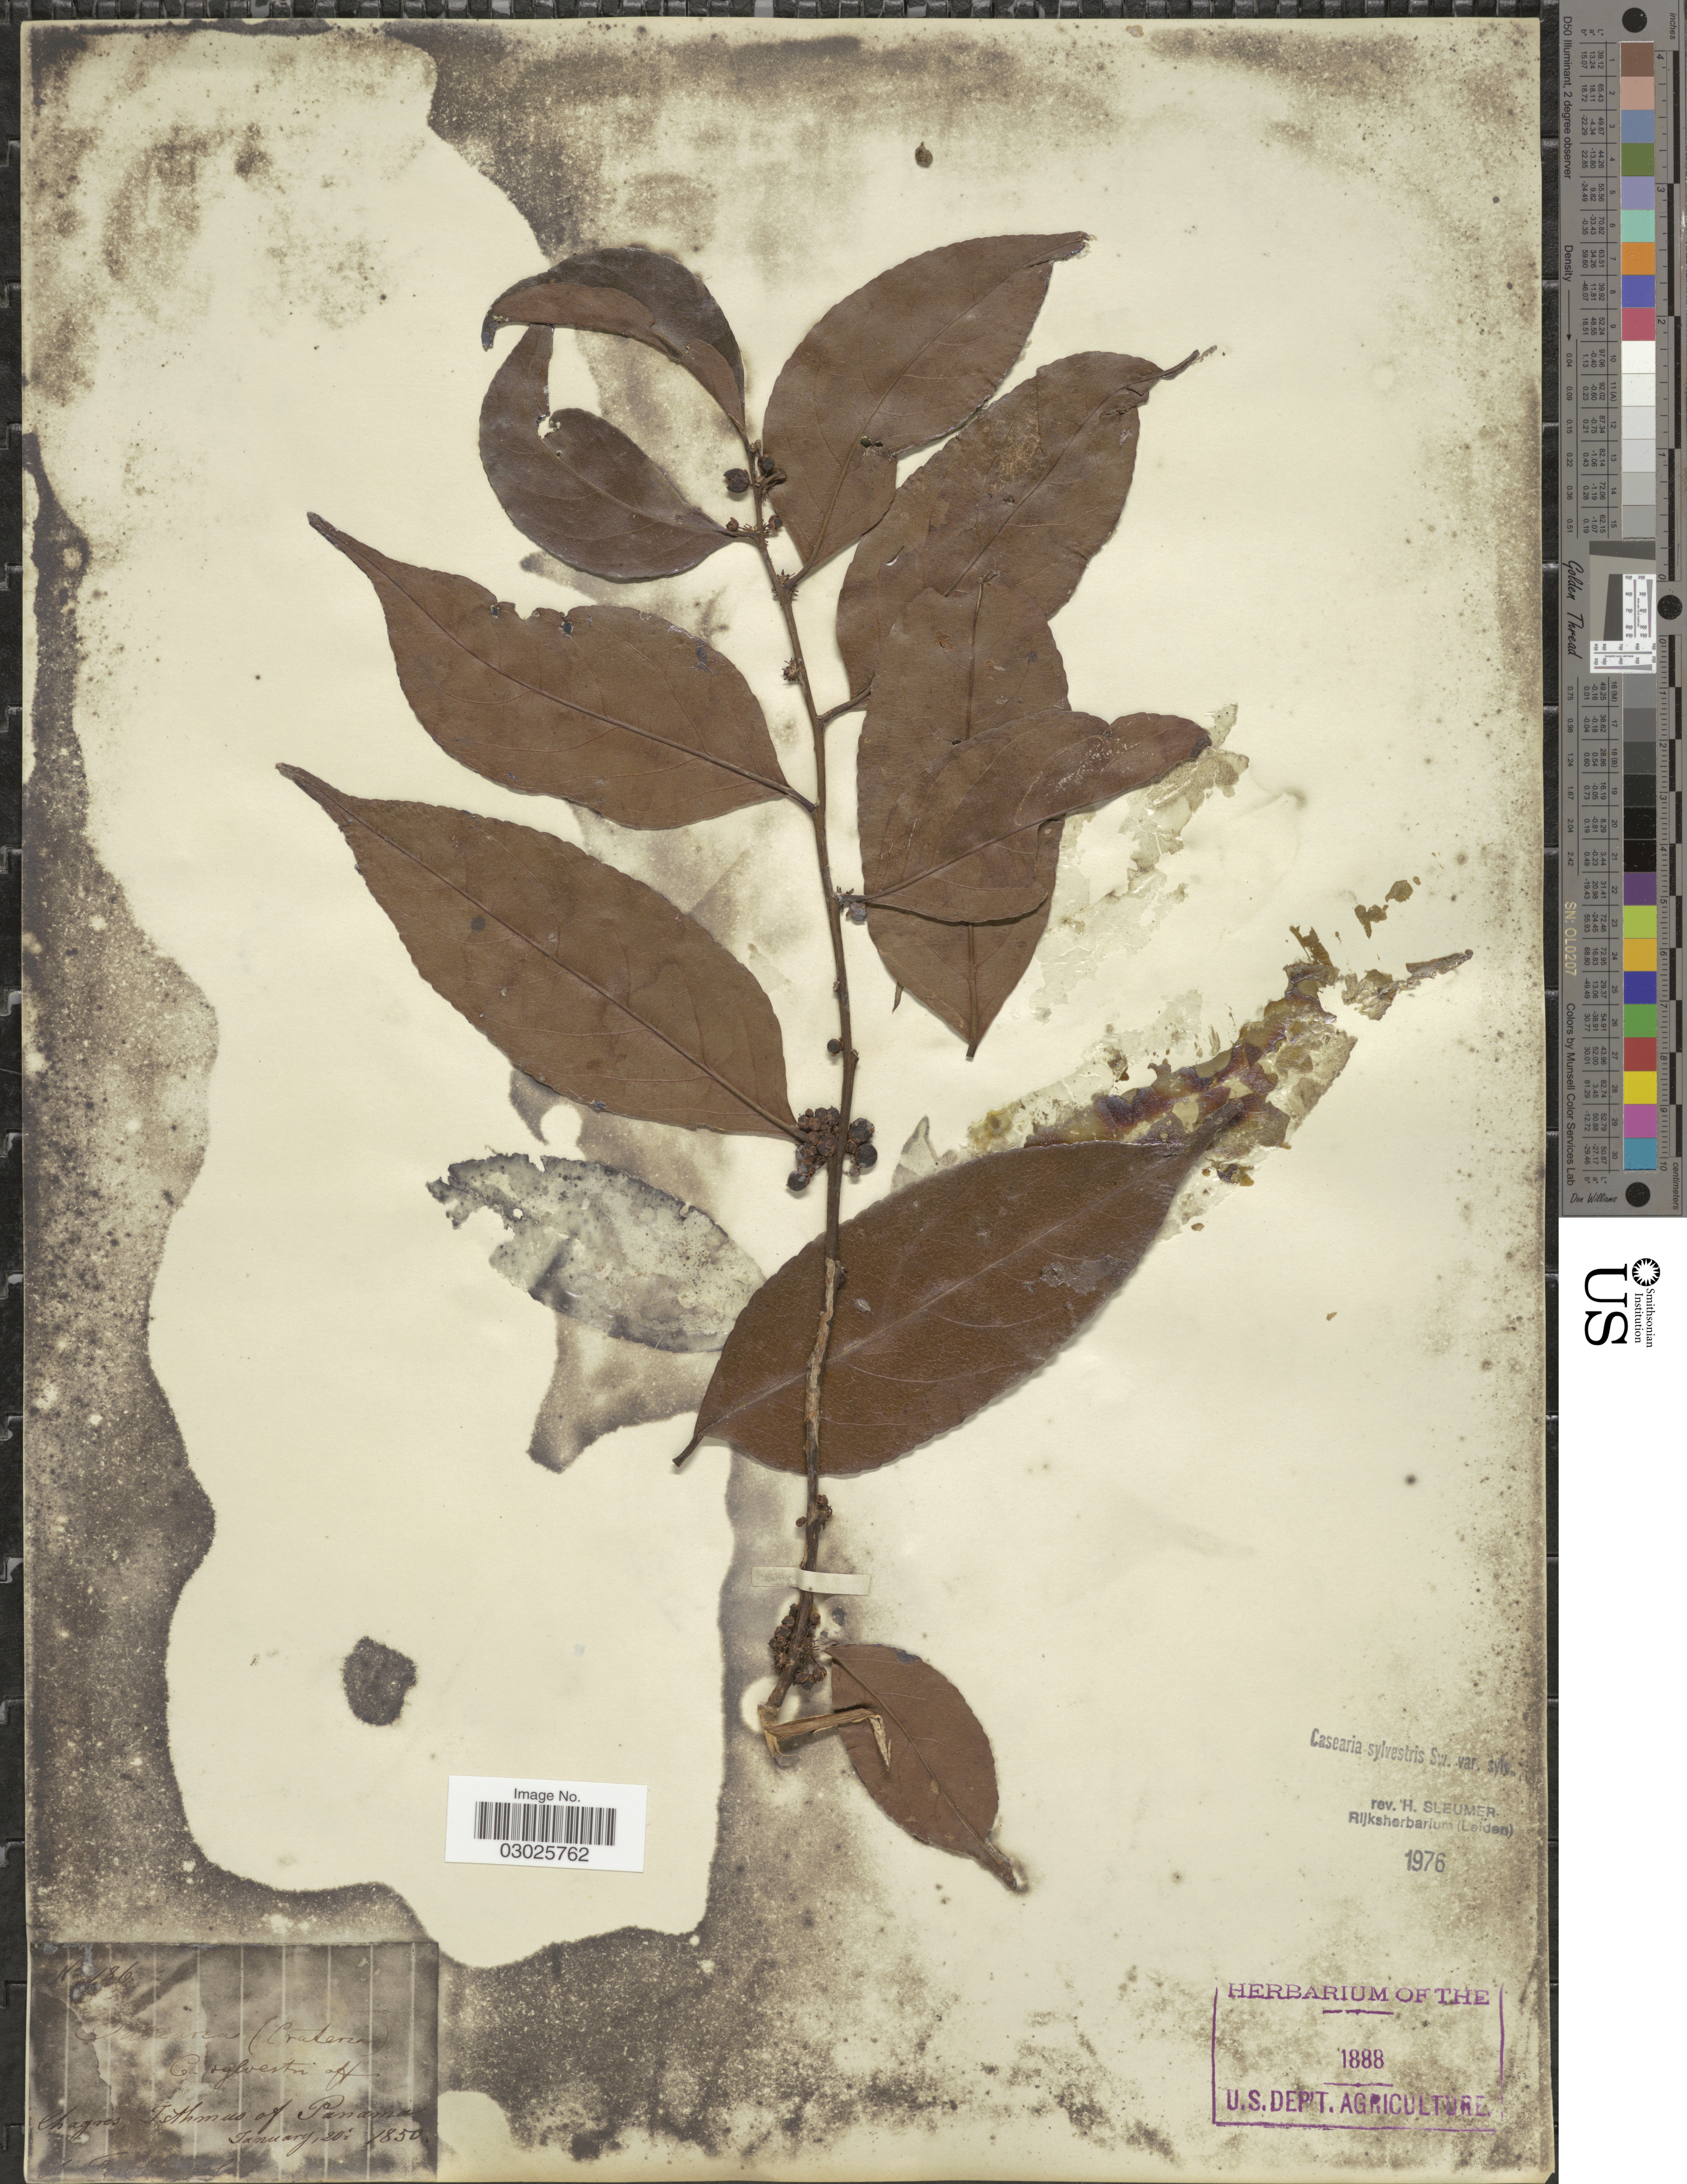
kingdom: Plantae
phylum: Tracheophyta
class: Magnoliopsida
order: Malpighiales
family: Salicaceae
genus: Casearia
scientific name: Casearia sylvestris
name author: Sw.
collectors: A. Fendler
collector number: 186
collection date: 1850-01-20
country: Panama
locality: Chagres. Isthmus of Panama.